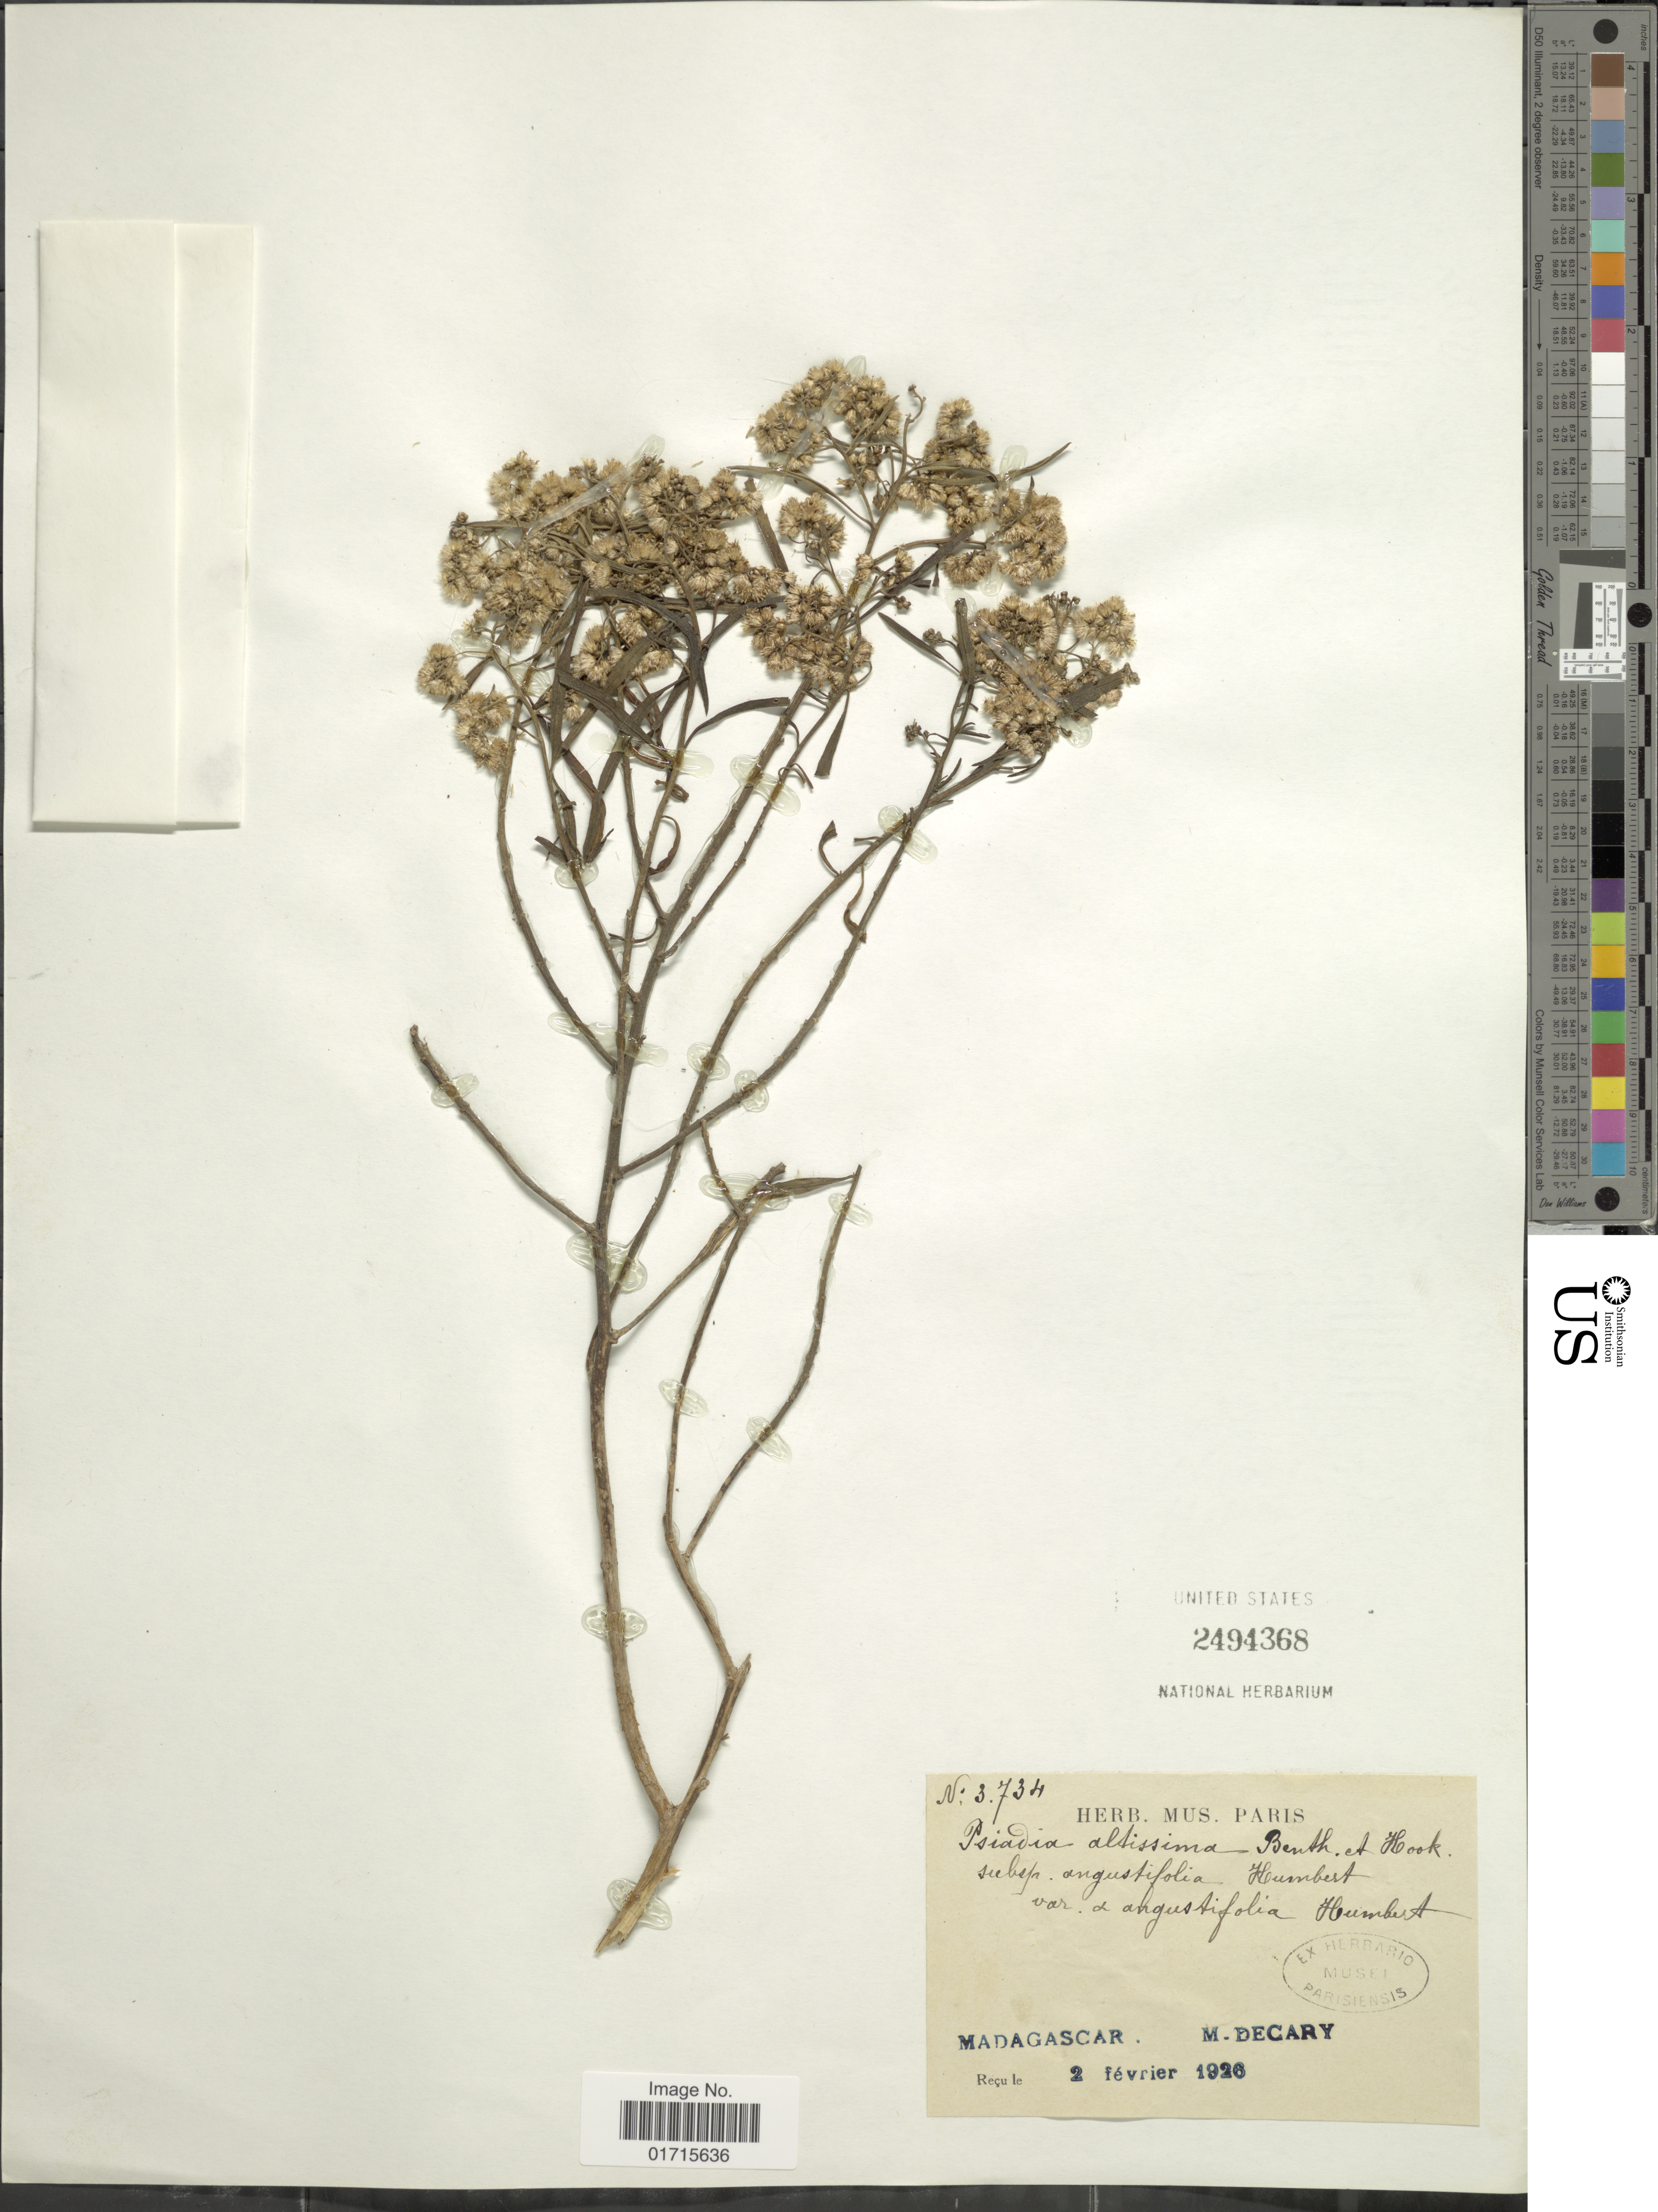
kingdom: Plantae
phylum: Tracheophyta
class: Magnoliopsida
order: Asterales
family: Asteraceae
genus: Psiadia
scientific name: Psiadia altissima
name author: Benth.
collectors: R. Decary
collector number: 3734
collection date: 1928-02-02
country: Madagascar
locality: Madagascar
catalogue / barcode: US 2494368